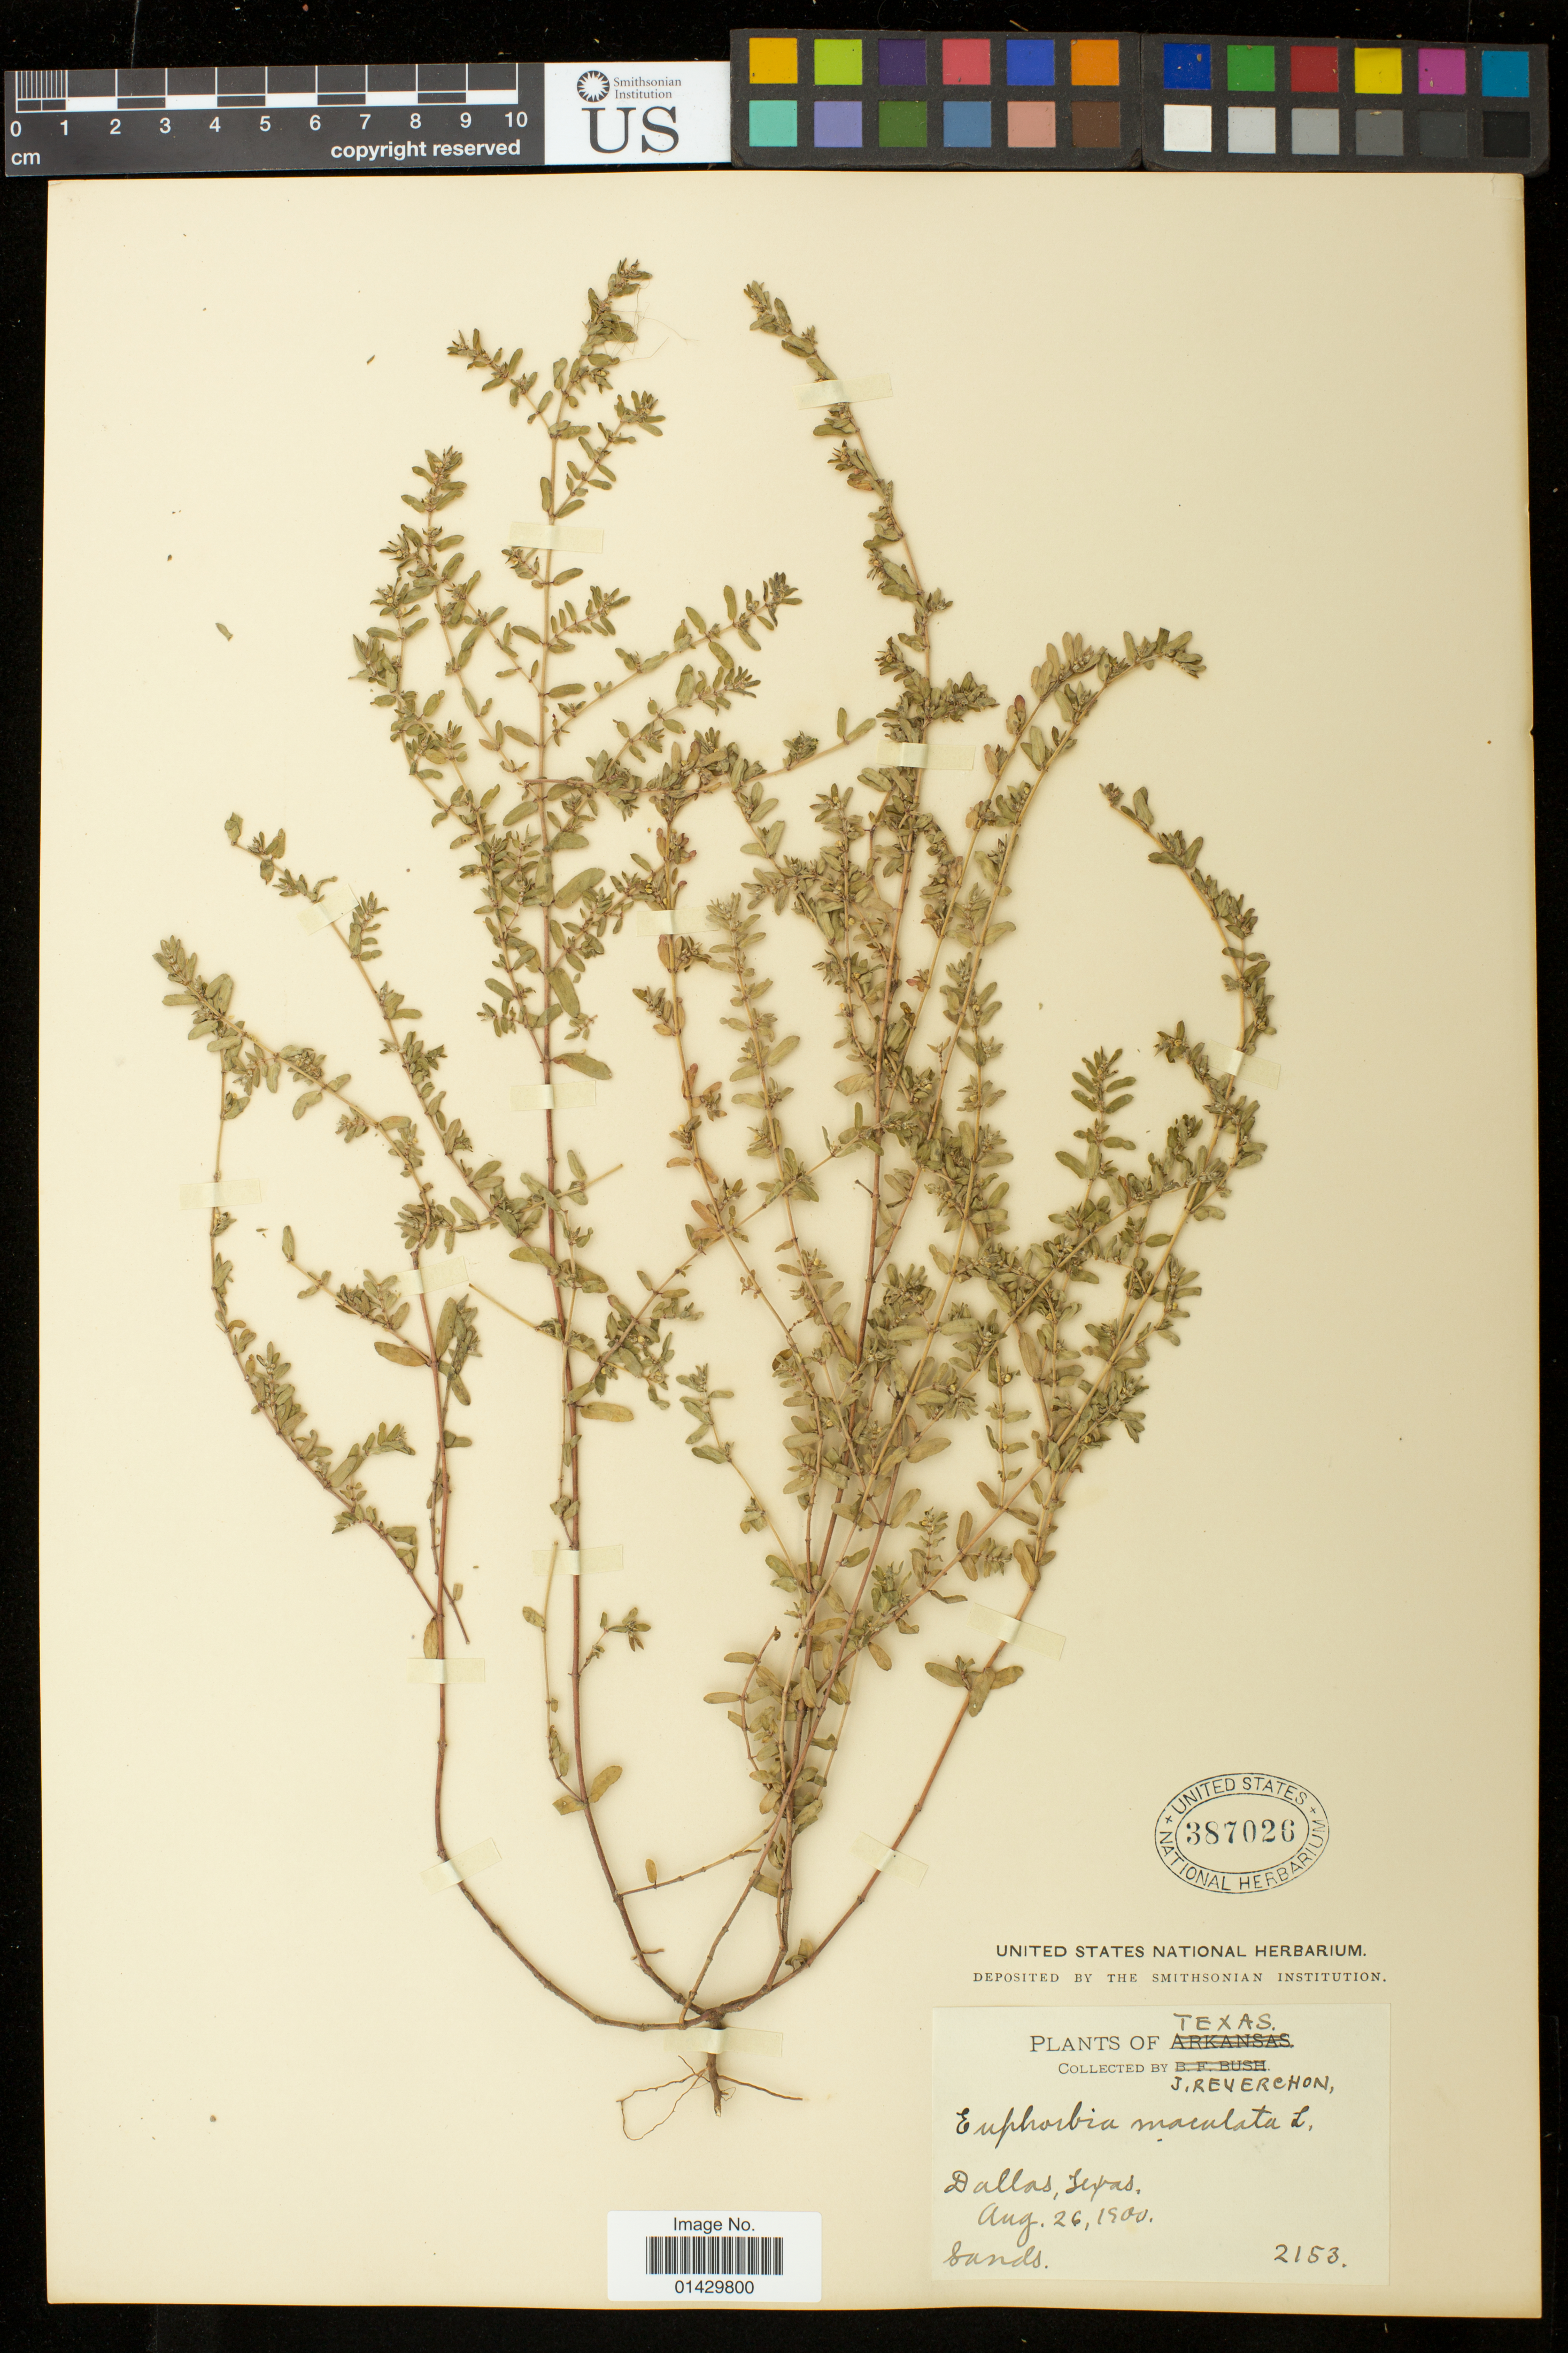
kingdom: Plantae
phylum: Tracheophyta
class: Magnoliopsida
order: Malpighiales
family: Euphorbiaceae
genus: Euphorbia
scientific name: Euphorbia maculata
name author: L.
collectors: J. Reverchon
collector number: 2153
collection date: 1900-08-26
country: United States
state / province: Texas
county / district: Dallas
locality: Dallas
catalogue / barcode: US 387026